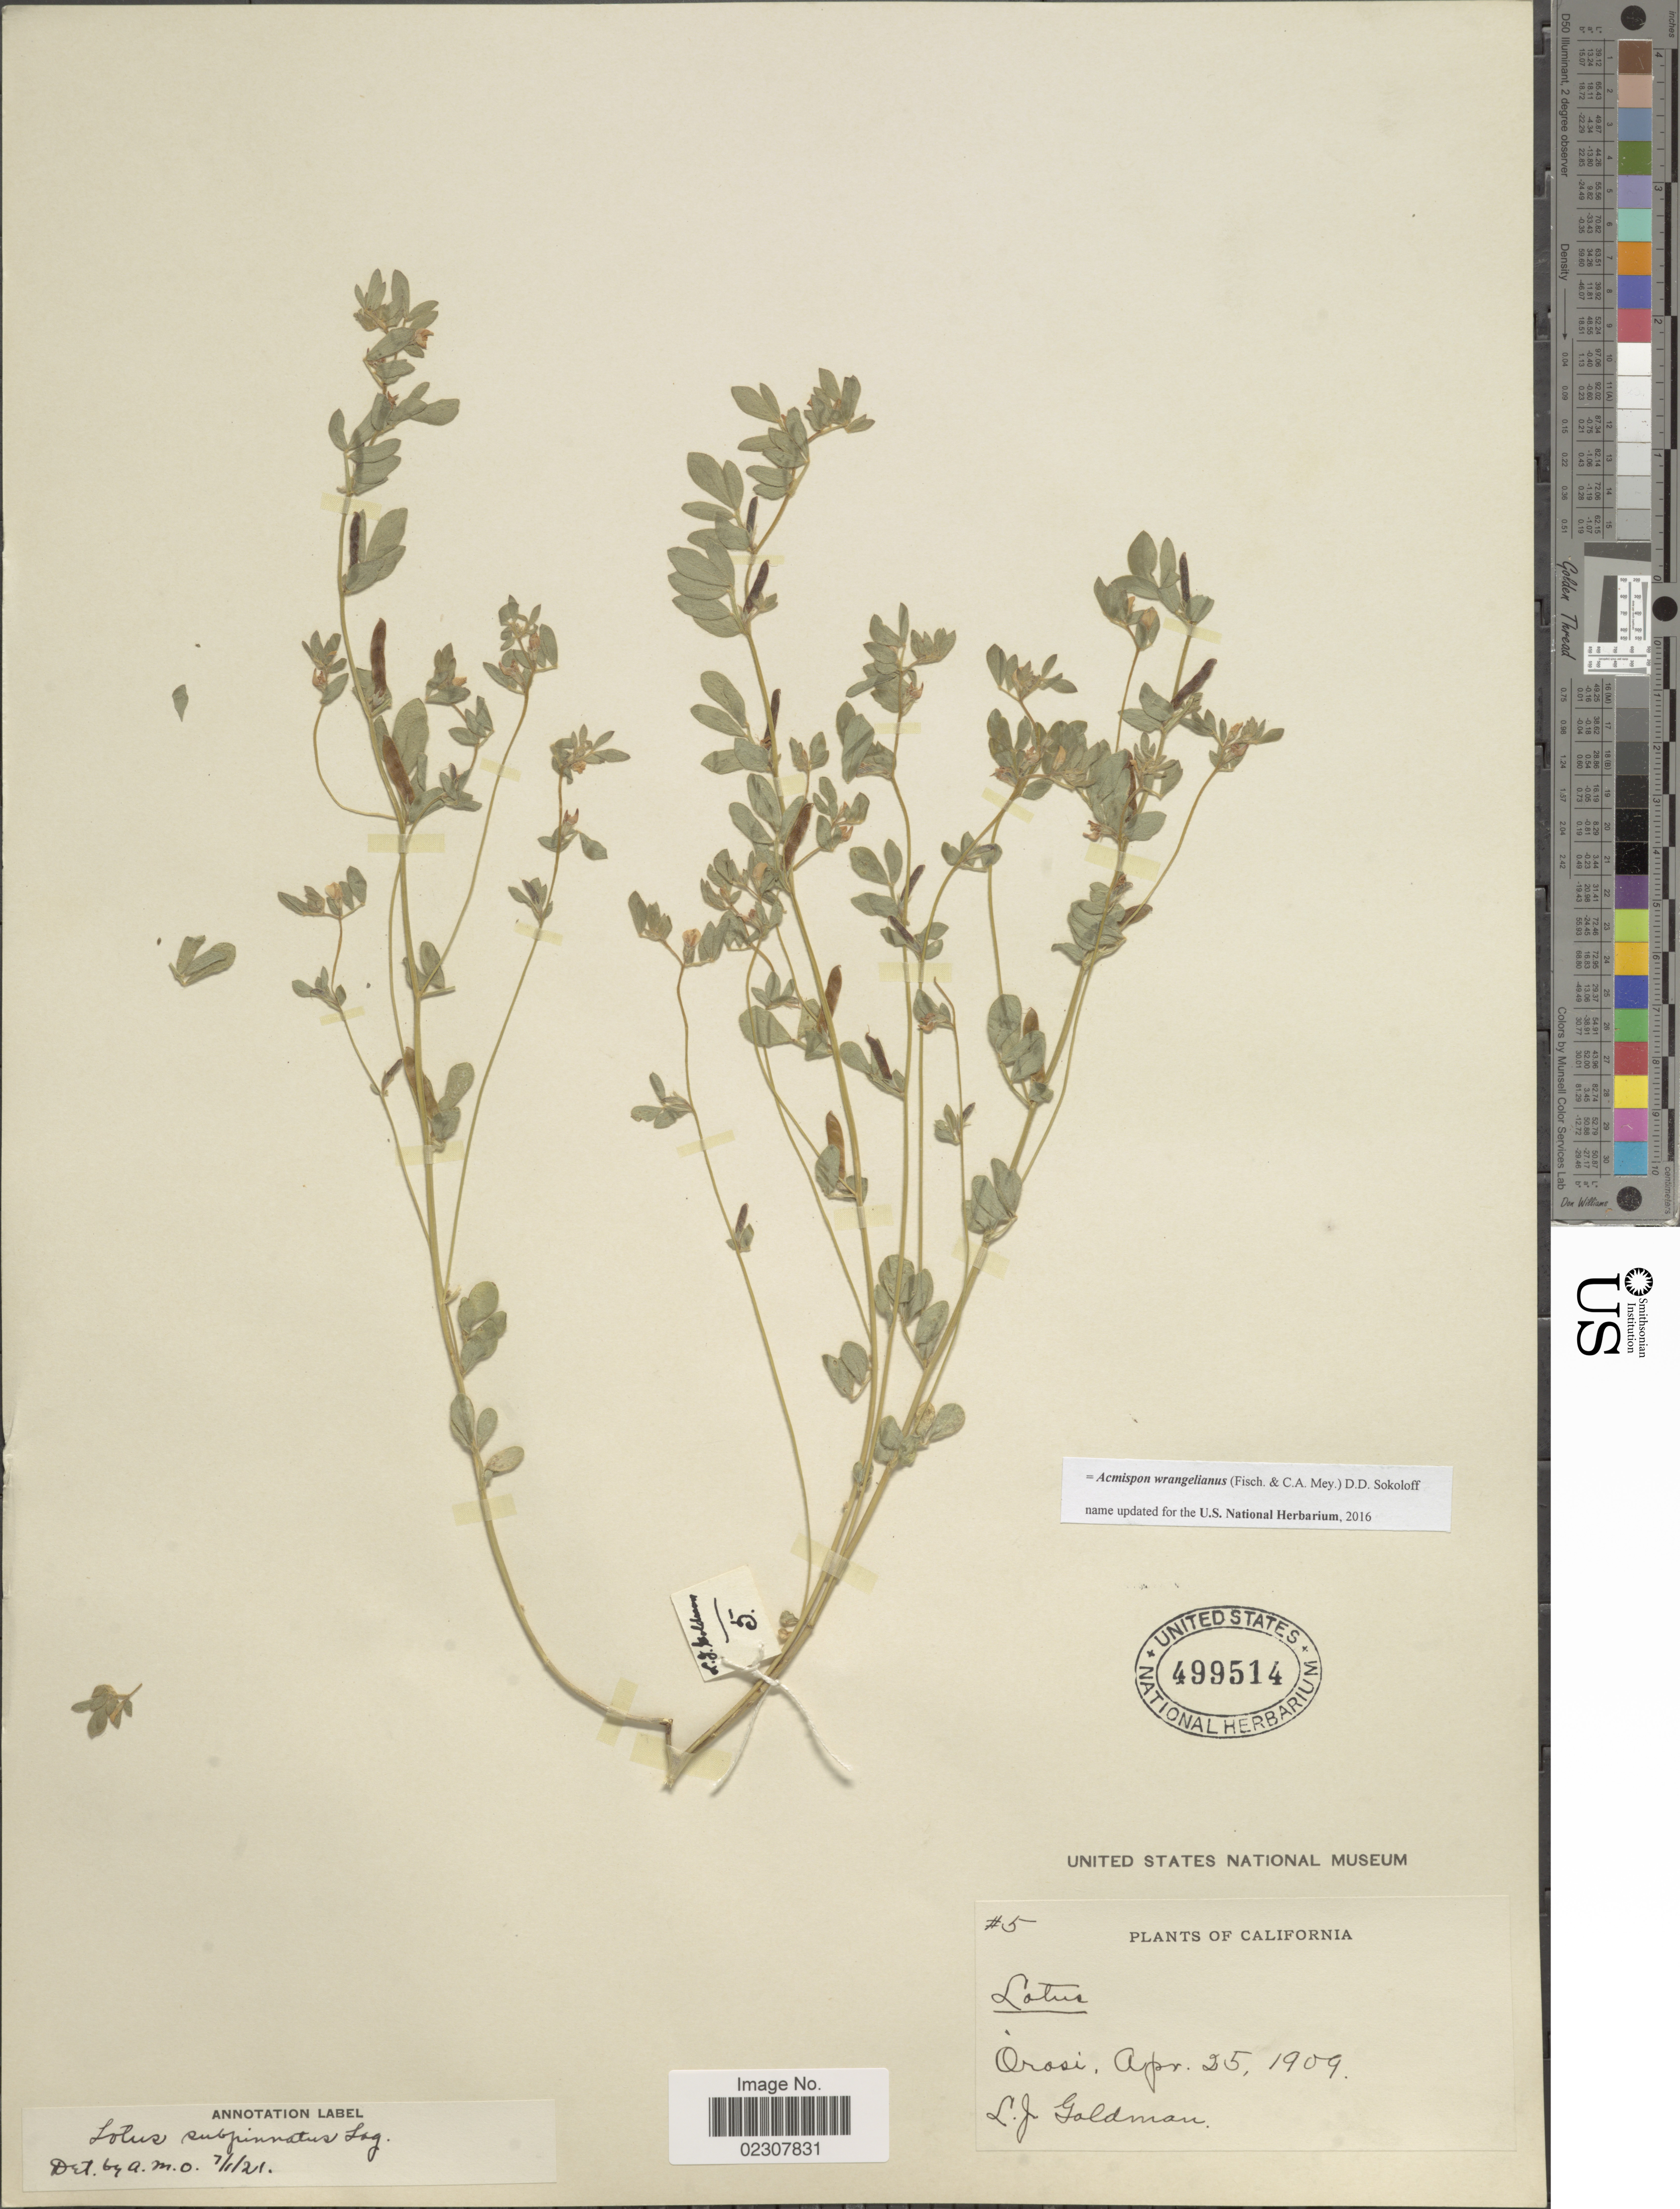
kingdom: Plantae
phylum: Tracheophyta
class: Magnoliopsida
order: Fabales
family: Fabaceae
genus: Acmispon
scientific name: Acmispon wrangelianus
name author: (Fisch. & C.A. Mey.) D.D. Sokoloff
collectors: L. Goldman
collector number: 5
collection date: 1909-04-25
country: United States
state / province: California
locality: Orosi.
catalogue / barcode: US 499514